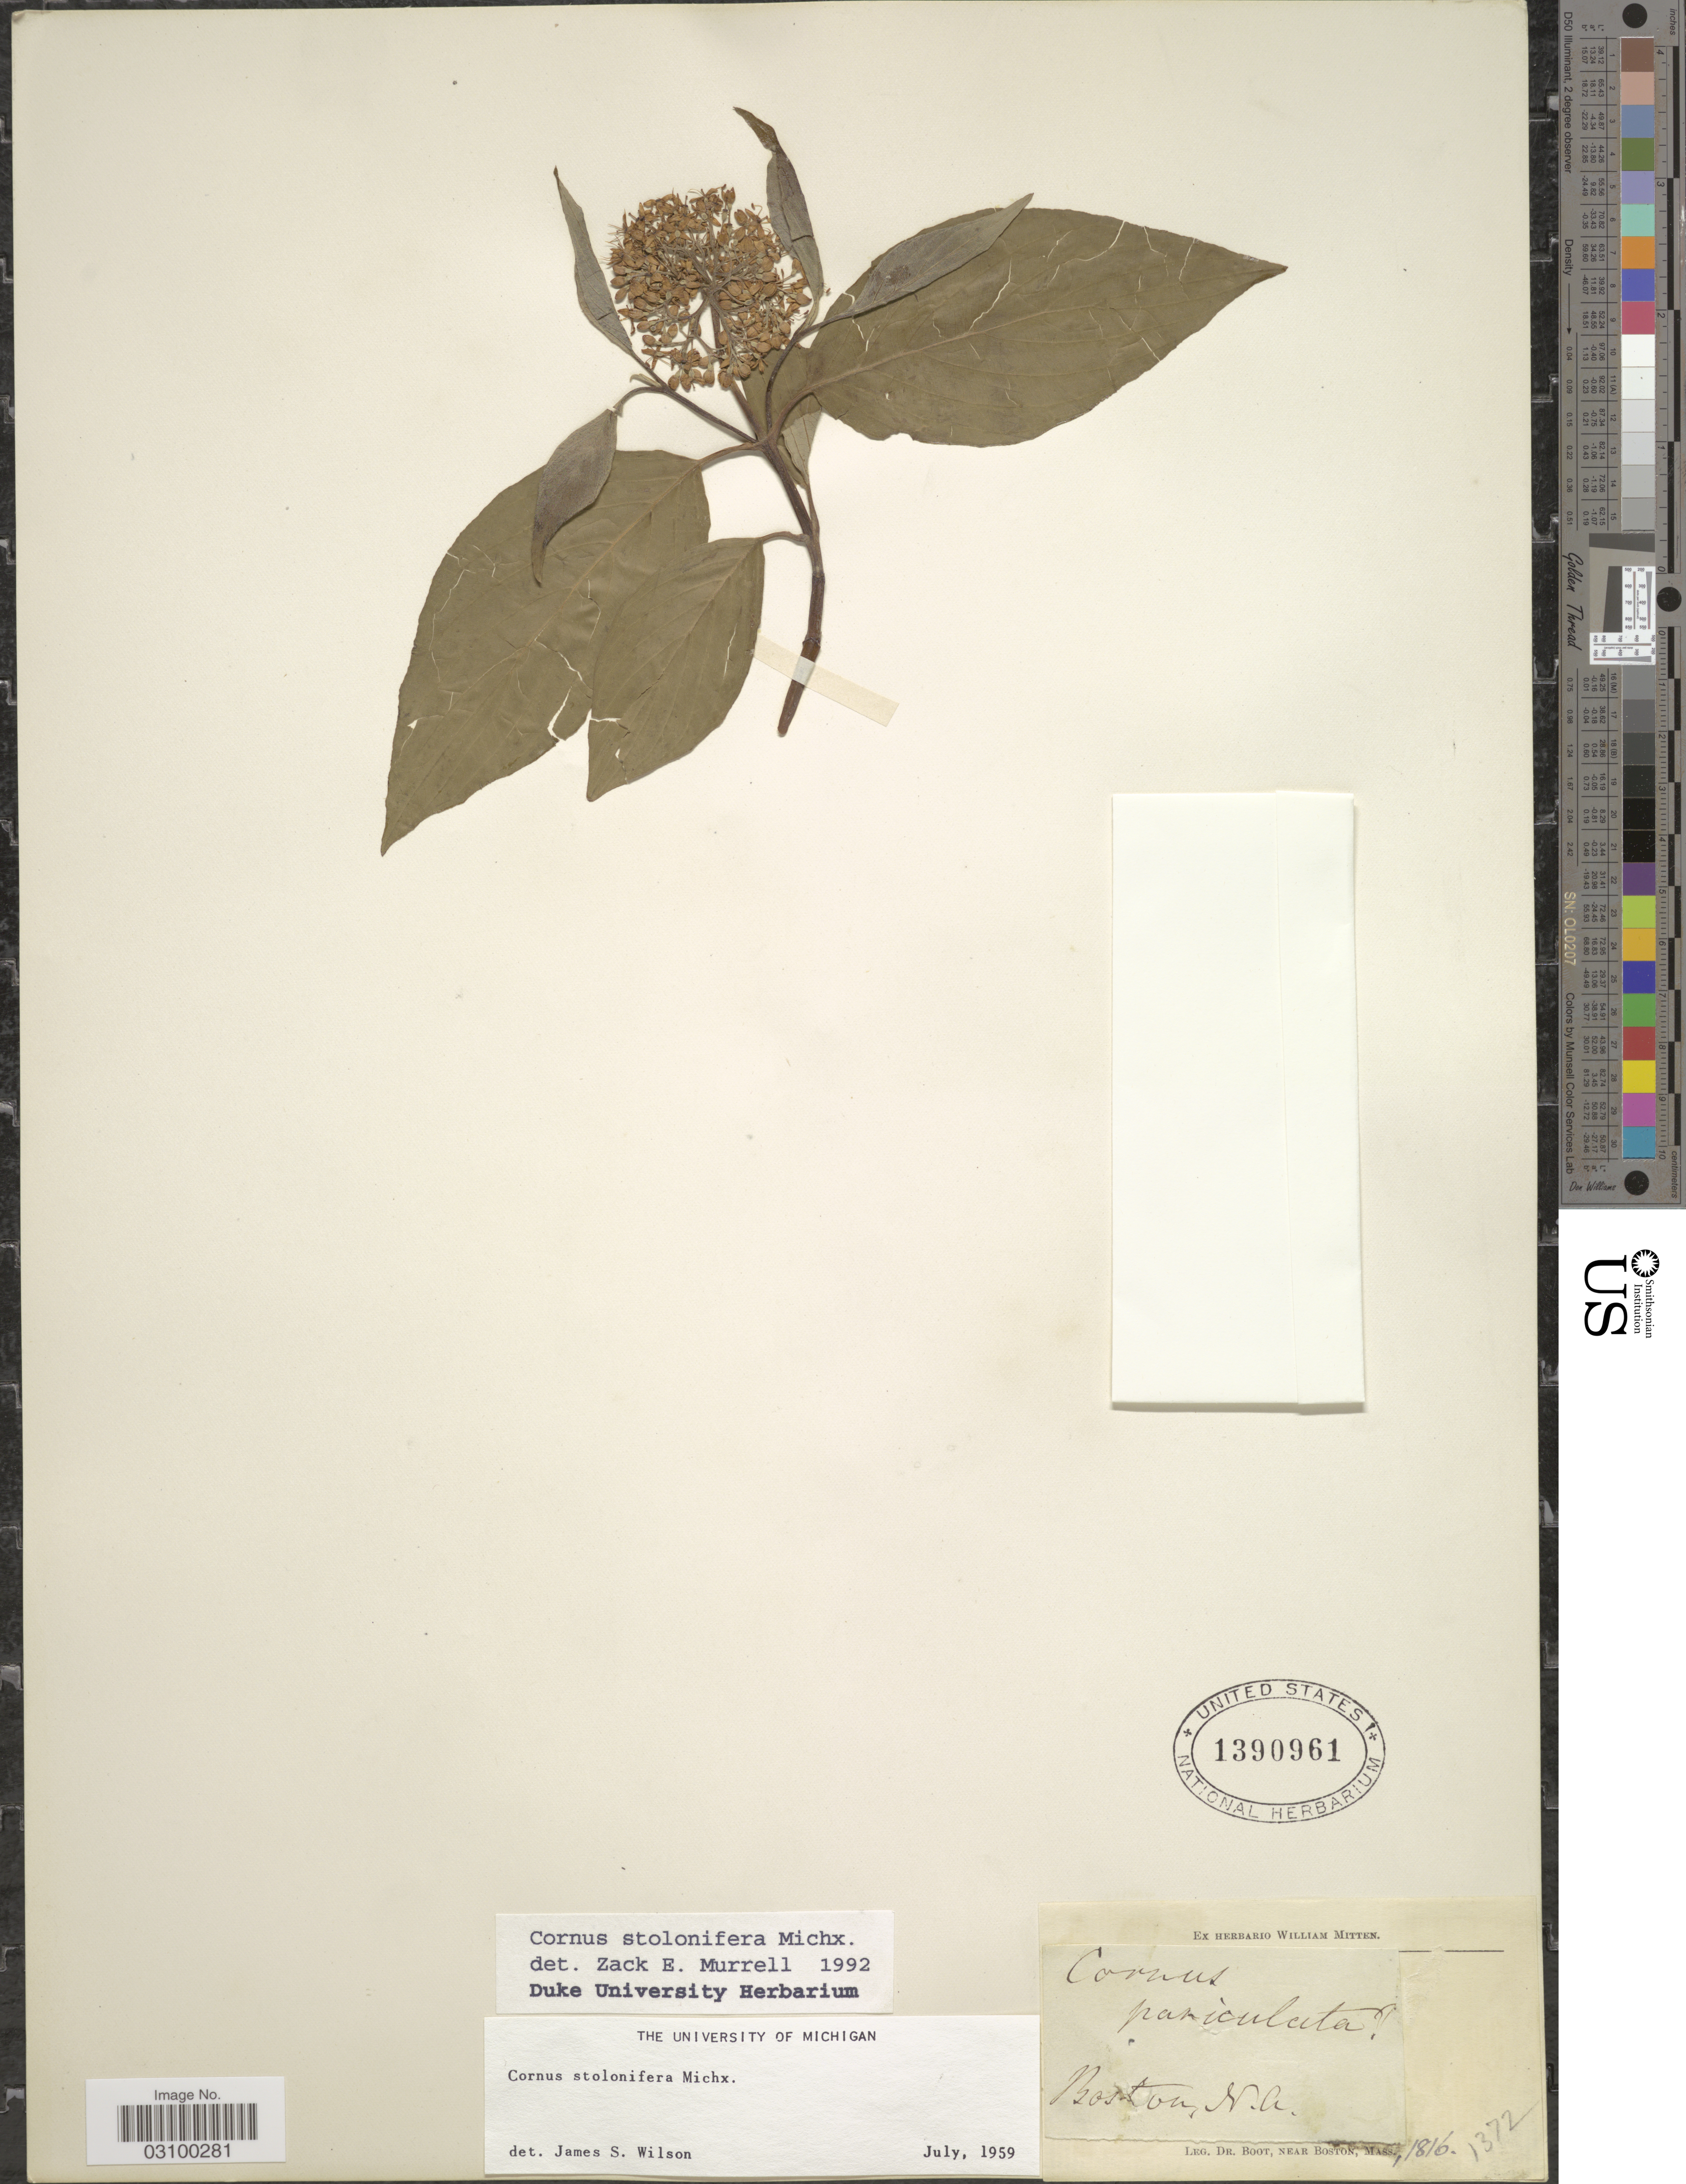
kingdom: Plantae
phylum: Tracheophyta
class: Magnoliopsida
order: Cornales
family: Cornaceae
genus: Cornus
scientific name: Cornus sericea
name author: L.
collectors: Boot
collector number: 1372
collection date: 1816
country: United States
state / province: Massachusetts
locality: Boston, M. A.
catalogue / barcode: US 1390961